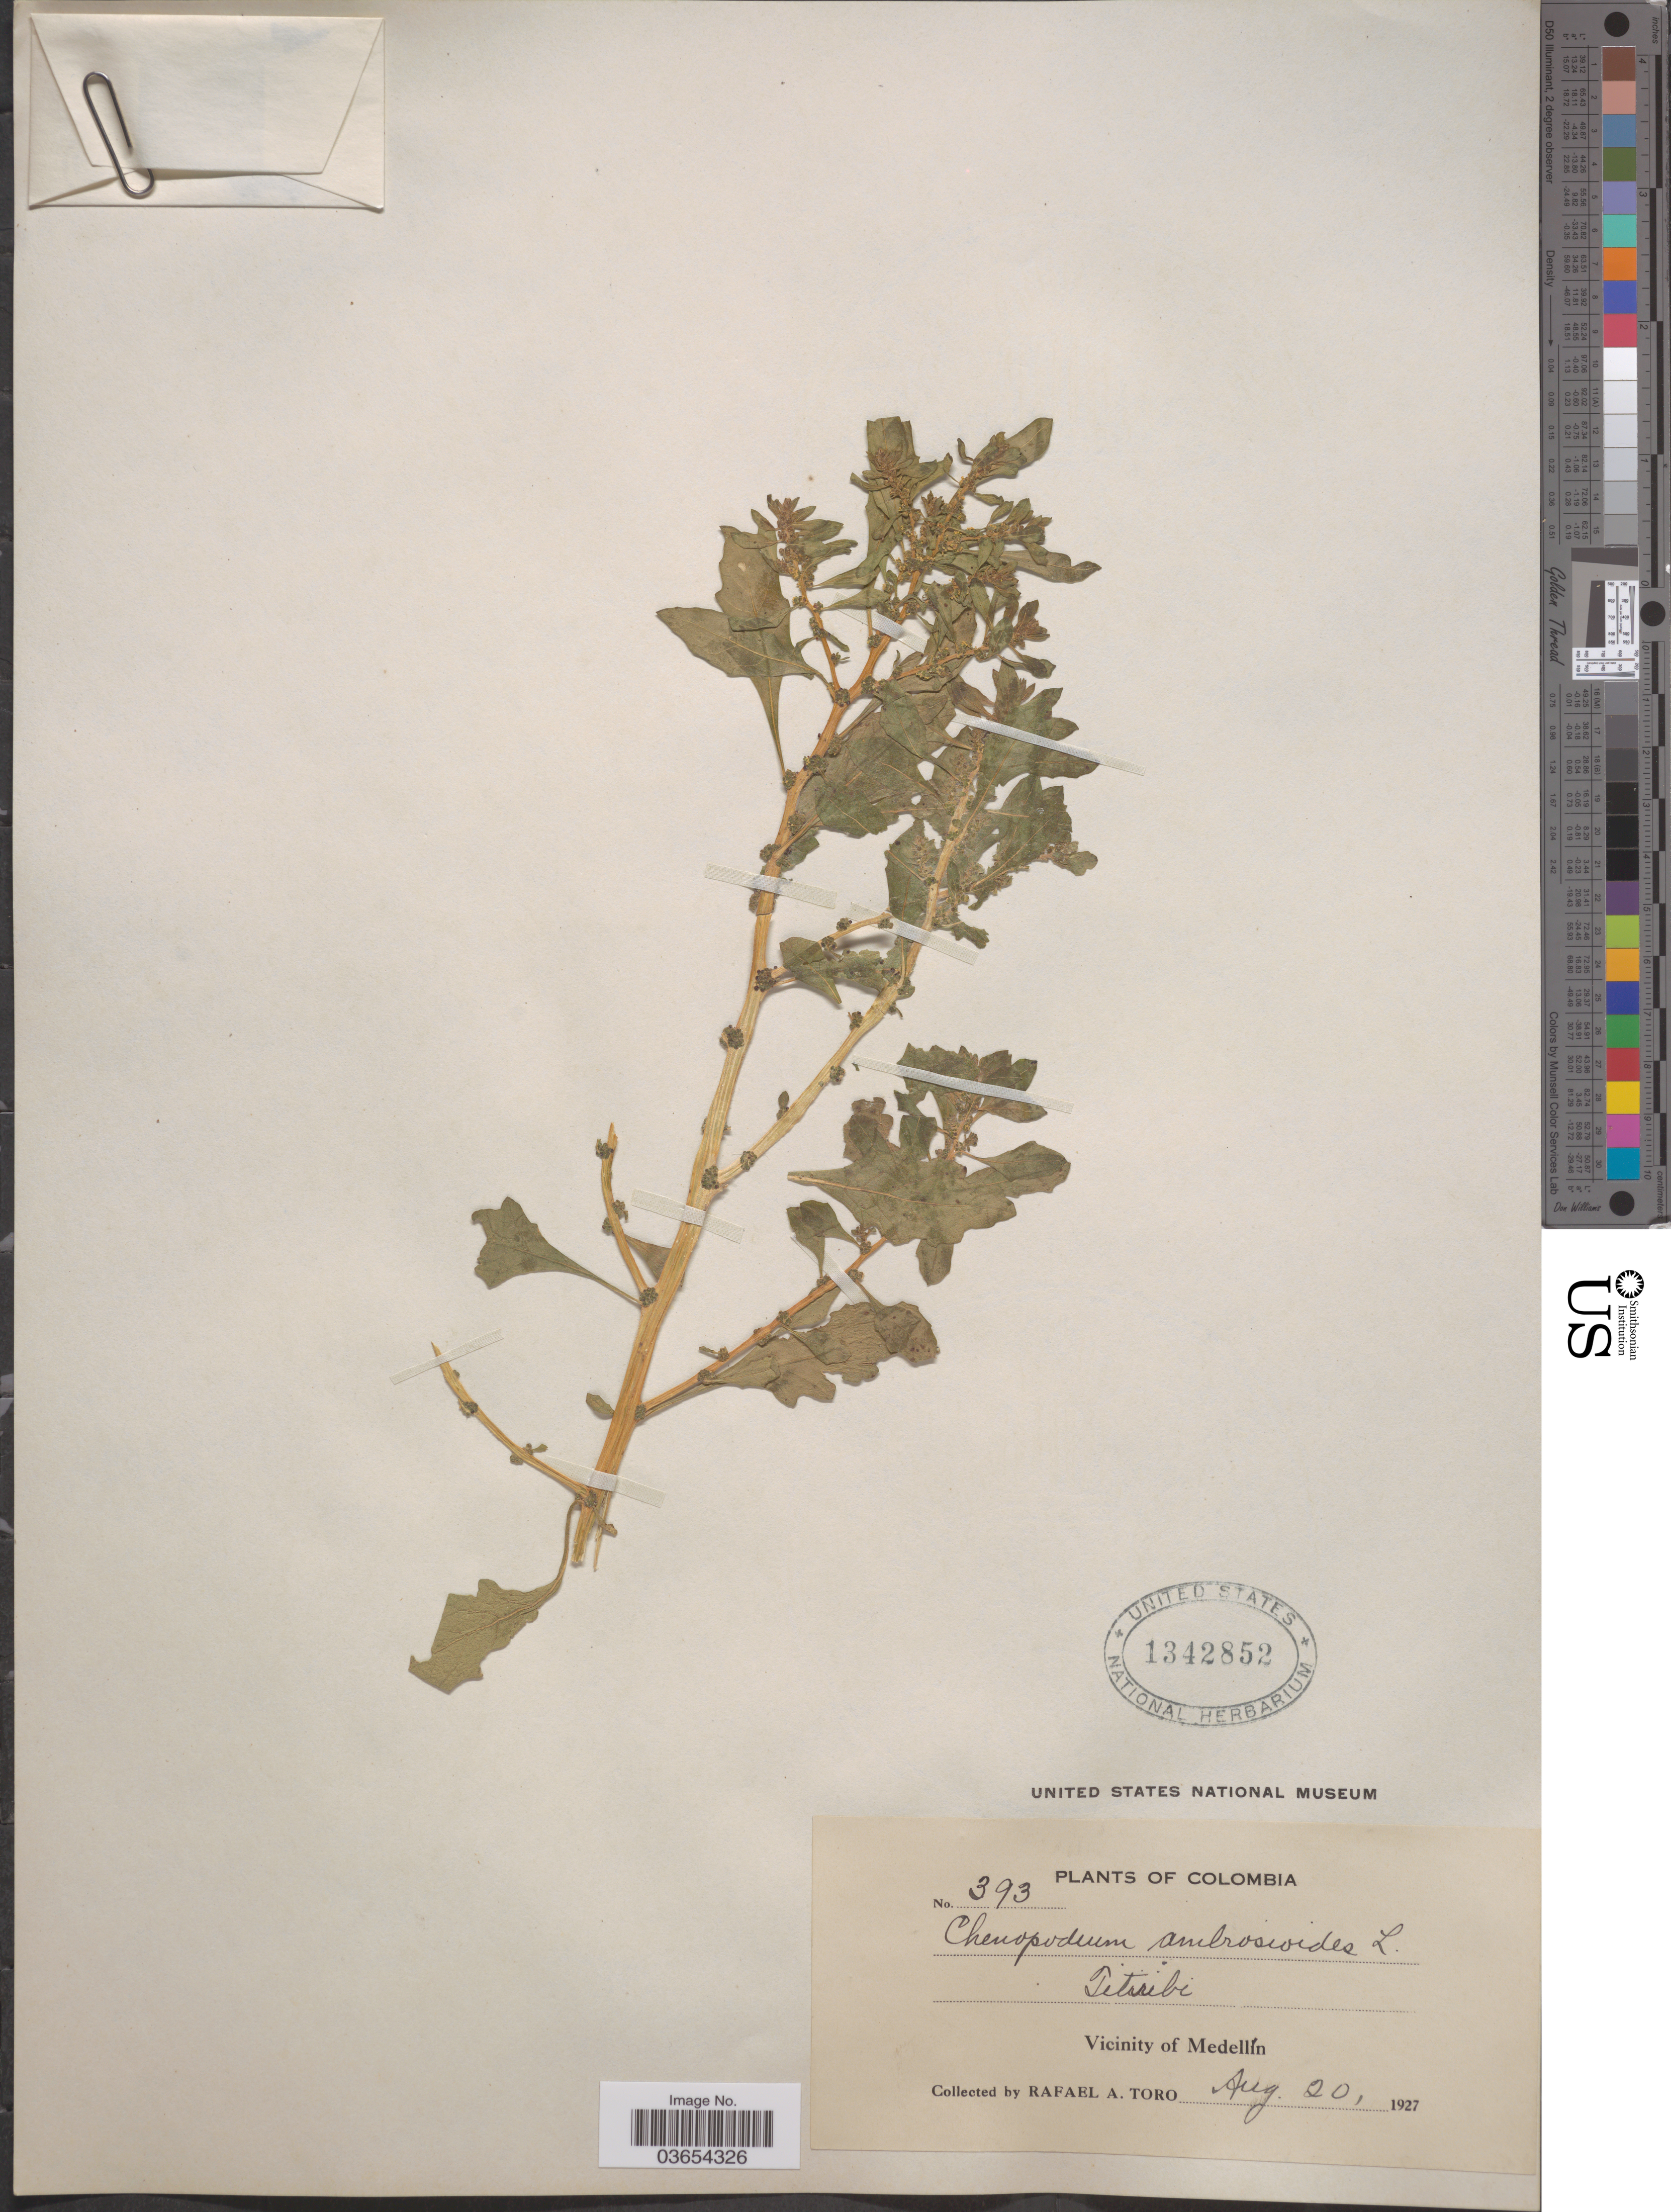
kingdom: Plantae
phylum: Tracheophyta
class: Magnoliopsida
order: Caryophyllales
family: Amaranthaceae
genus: Chenopodium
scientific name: Chenopodium ambrosioides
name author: L.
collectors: R. A. Toro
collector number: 393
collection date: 1927-08-20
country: Colombia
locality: Titiribi. Vicinity of Medellín.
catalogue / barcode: US 1342852